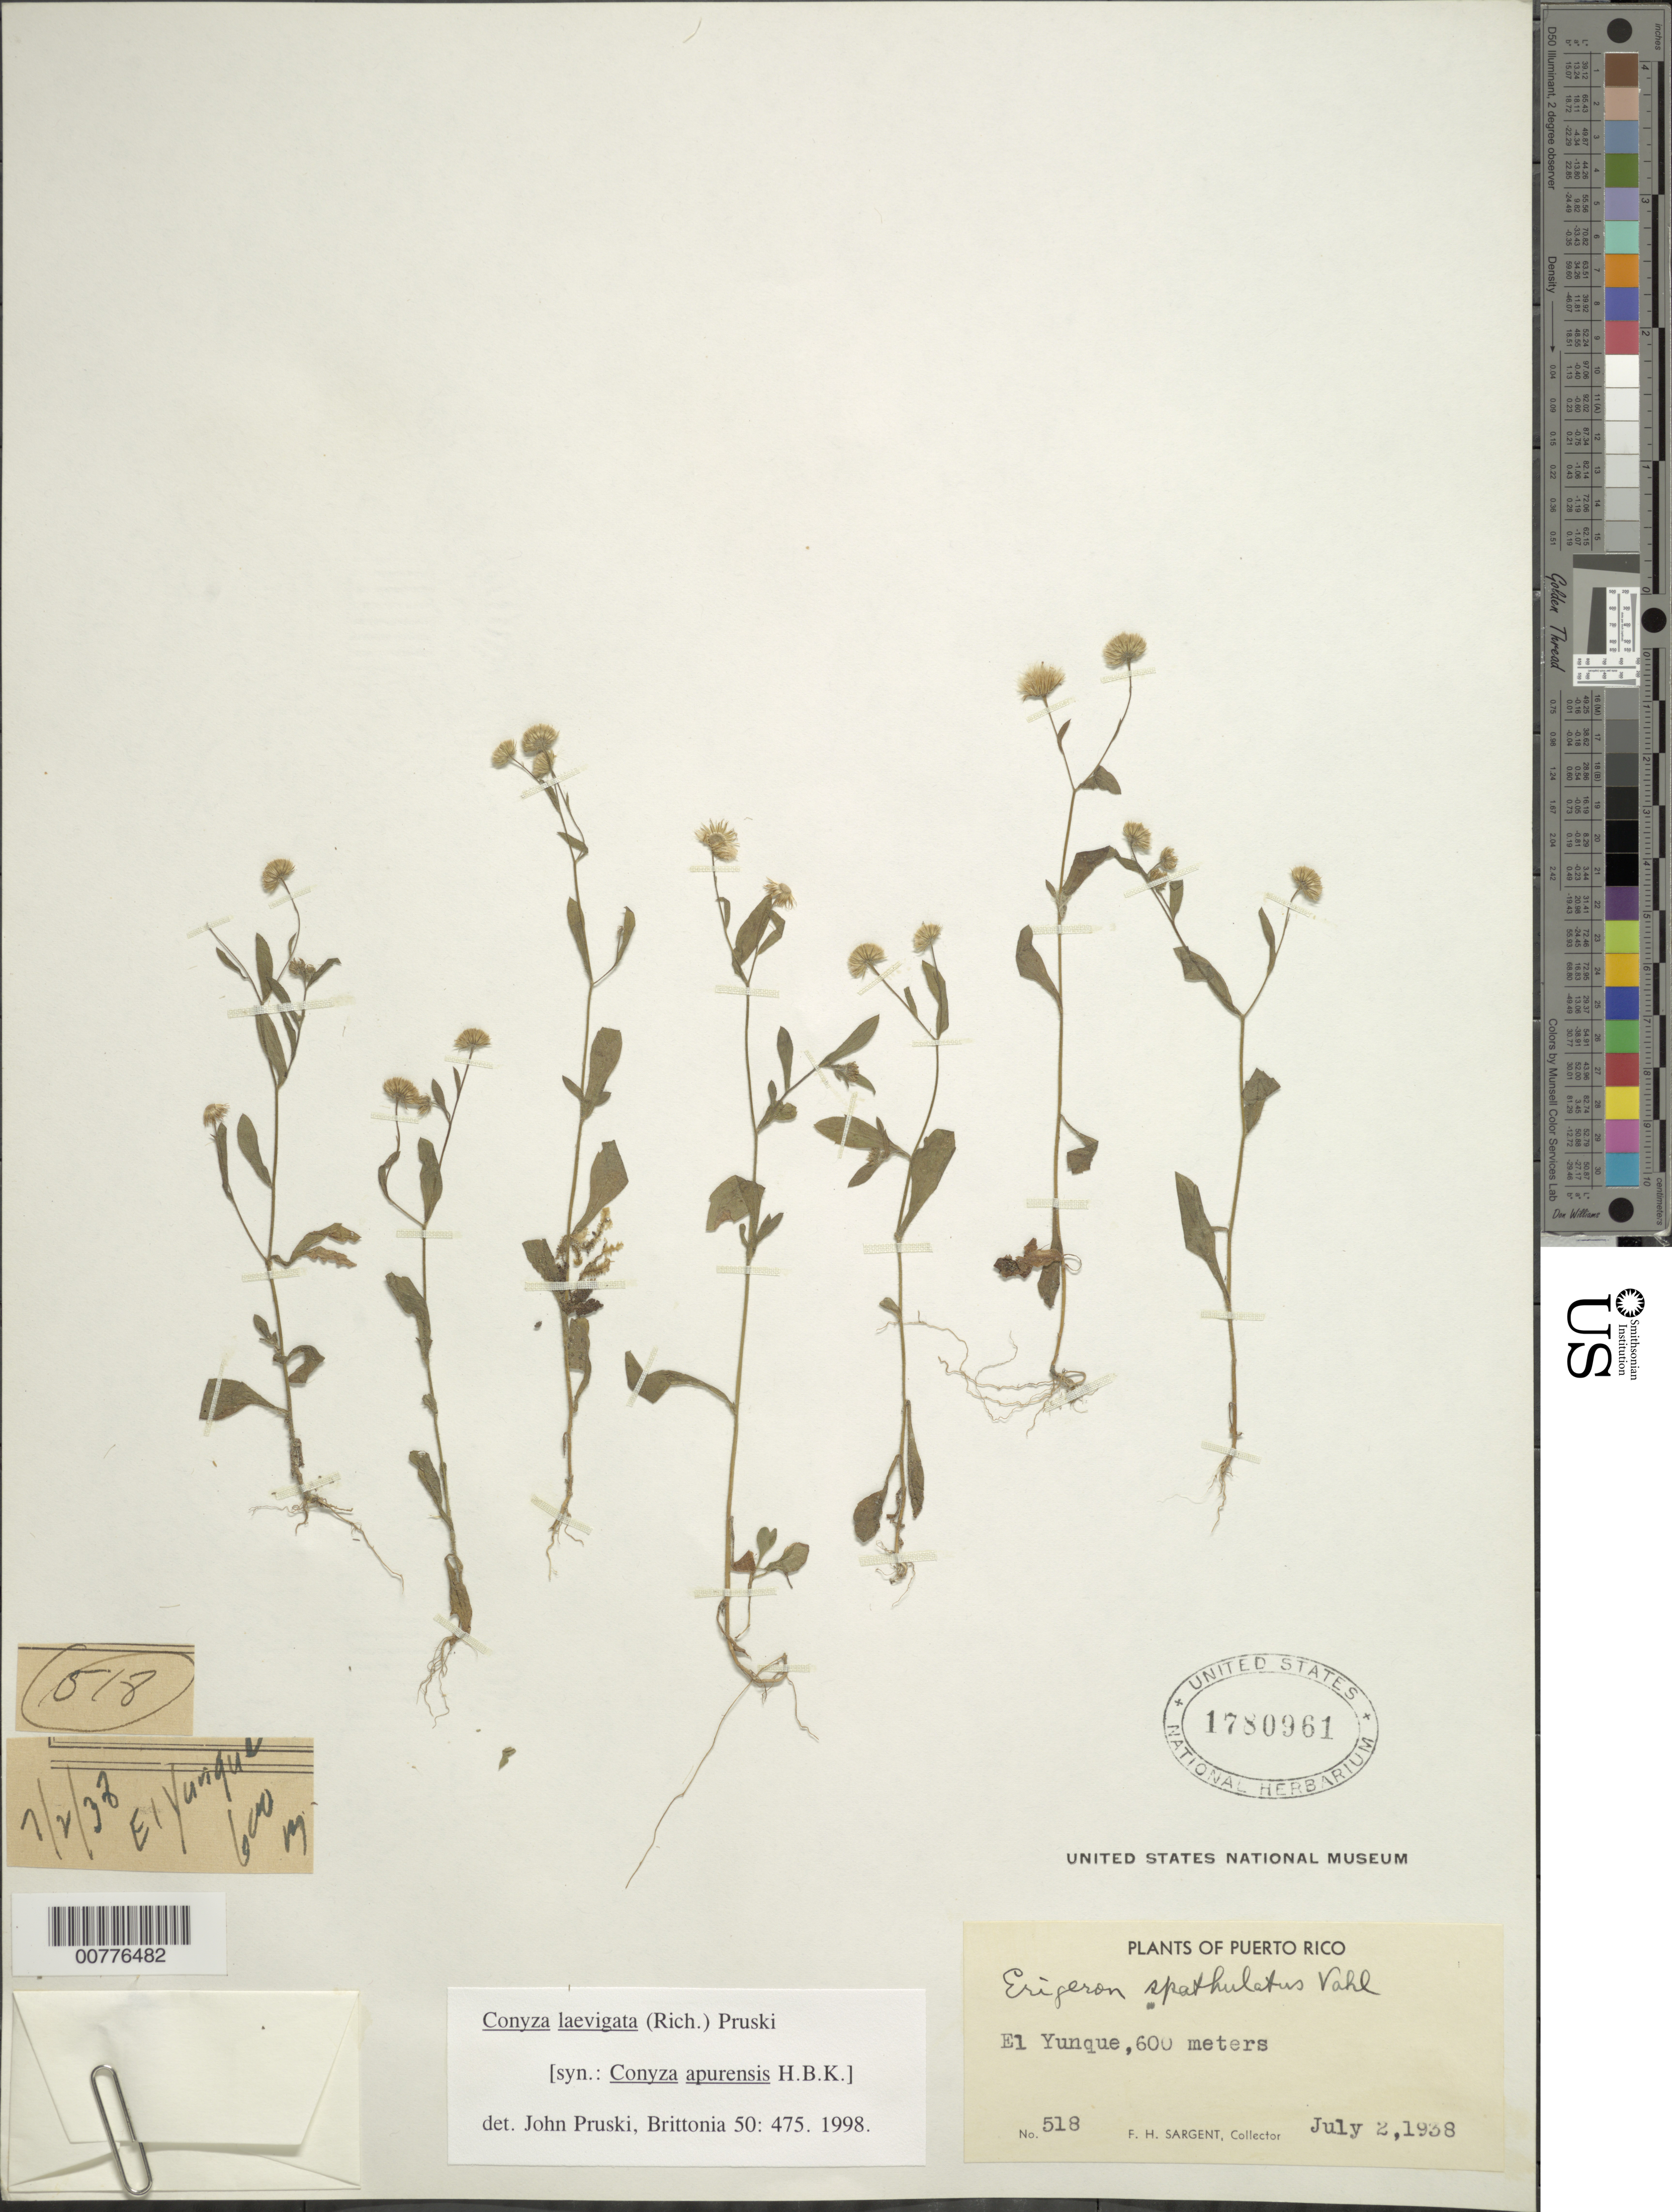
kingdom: Plantae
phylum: Tracheophyta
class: Magnoliopsida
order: Asterales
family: Asteraceae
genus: Conyza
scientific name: Conyza laevigata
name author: (Rich.) Pruski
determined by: Pruski, J. F.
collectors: F. H. Sargent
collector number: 518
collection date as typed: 02 Jul 1938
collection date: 1938-07-02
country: Puerto Rico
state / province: Río Grande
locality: El Yunque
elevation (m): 600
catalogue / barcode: US 1780961